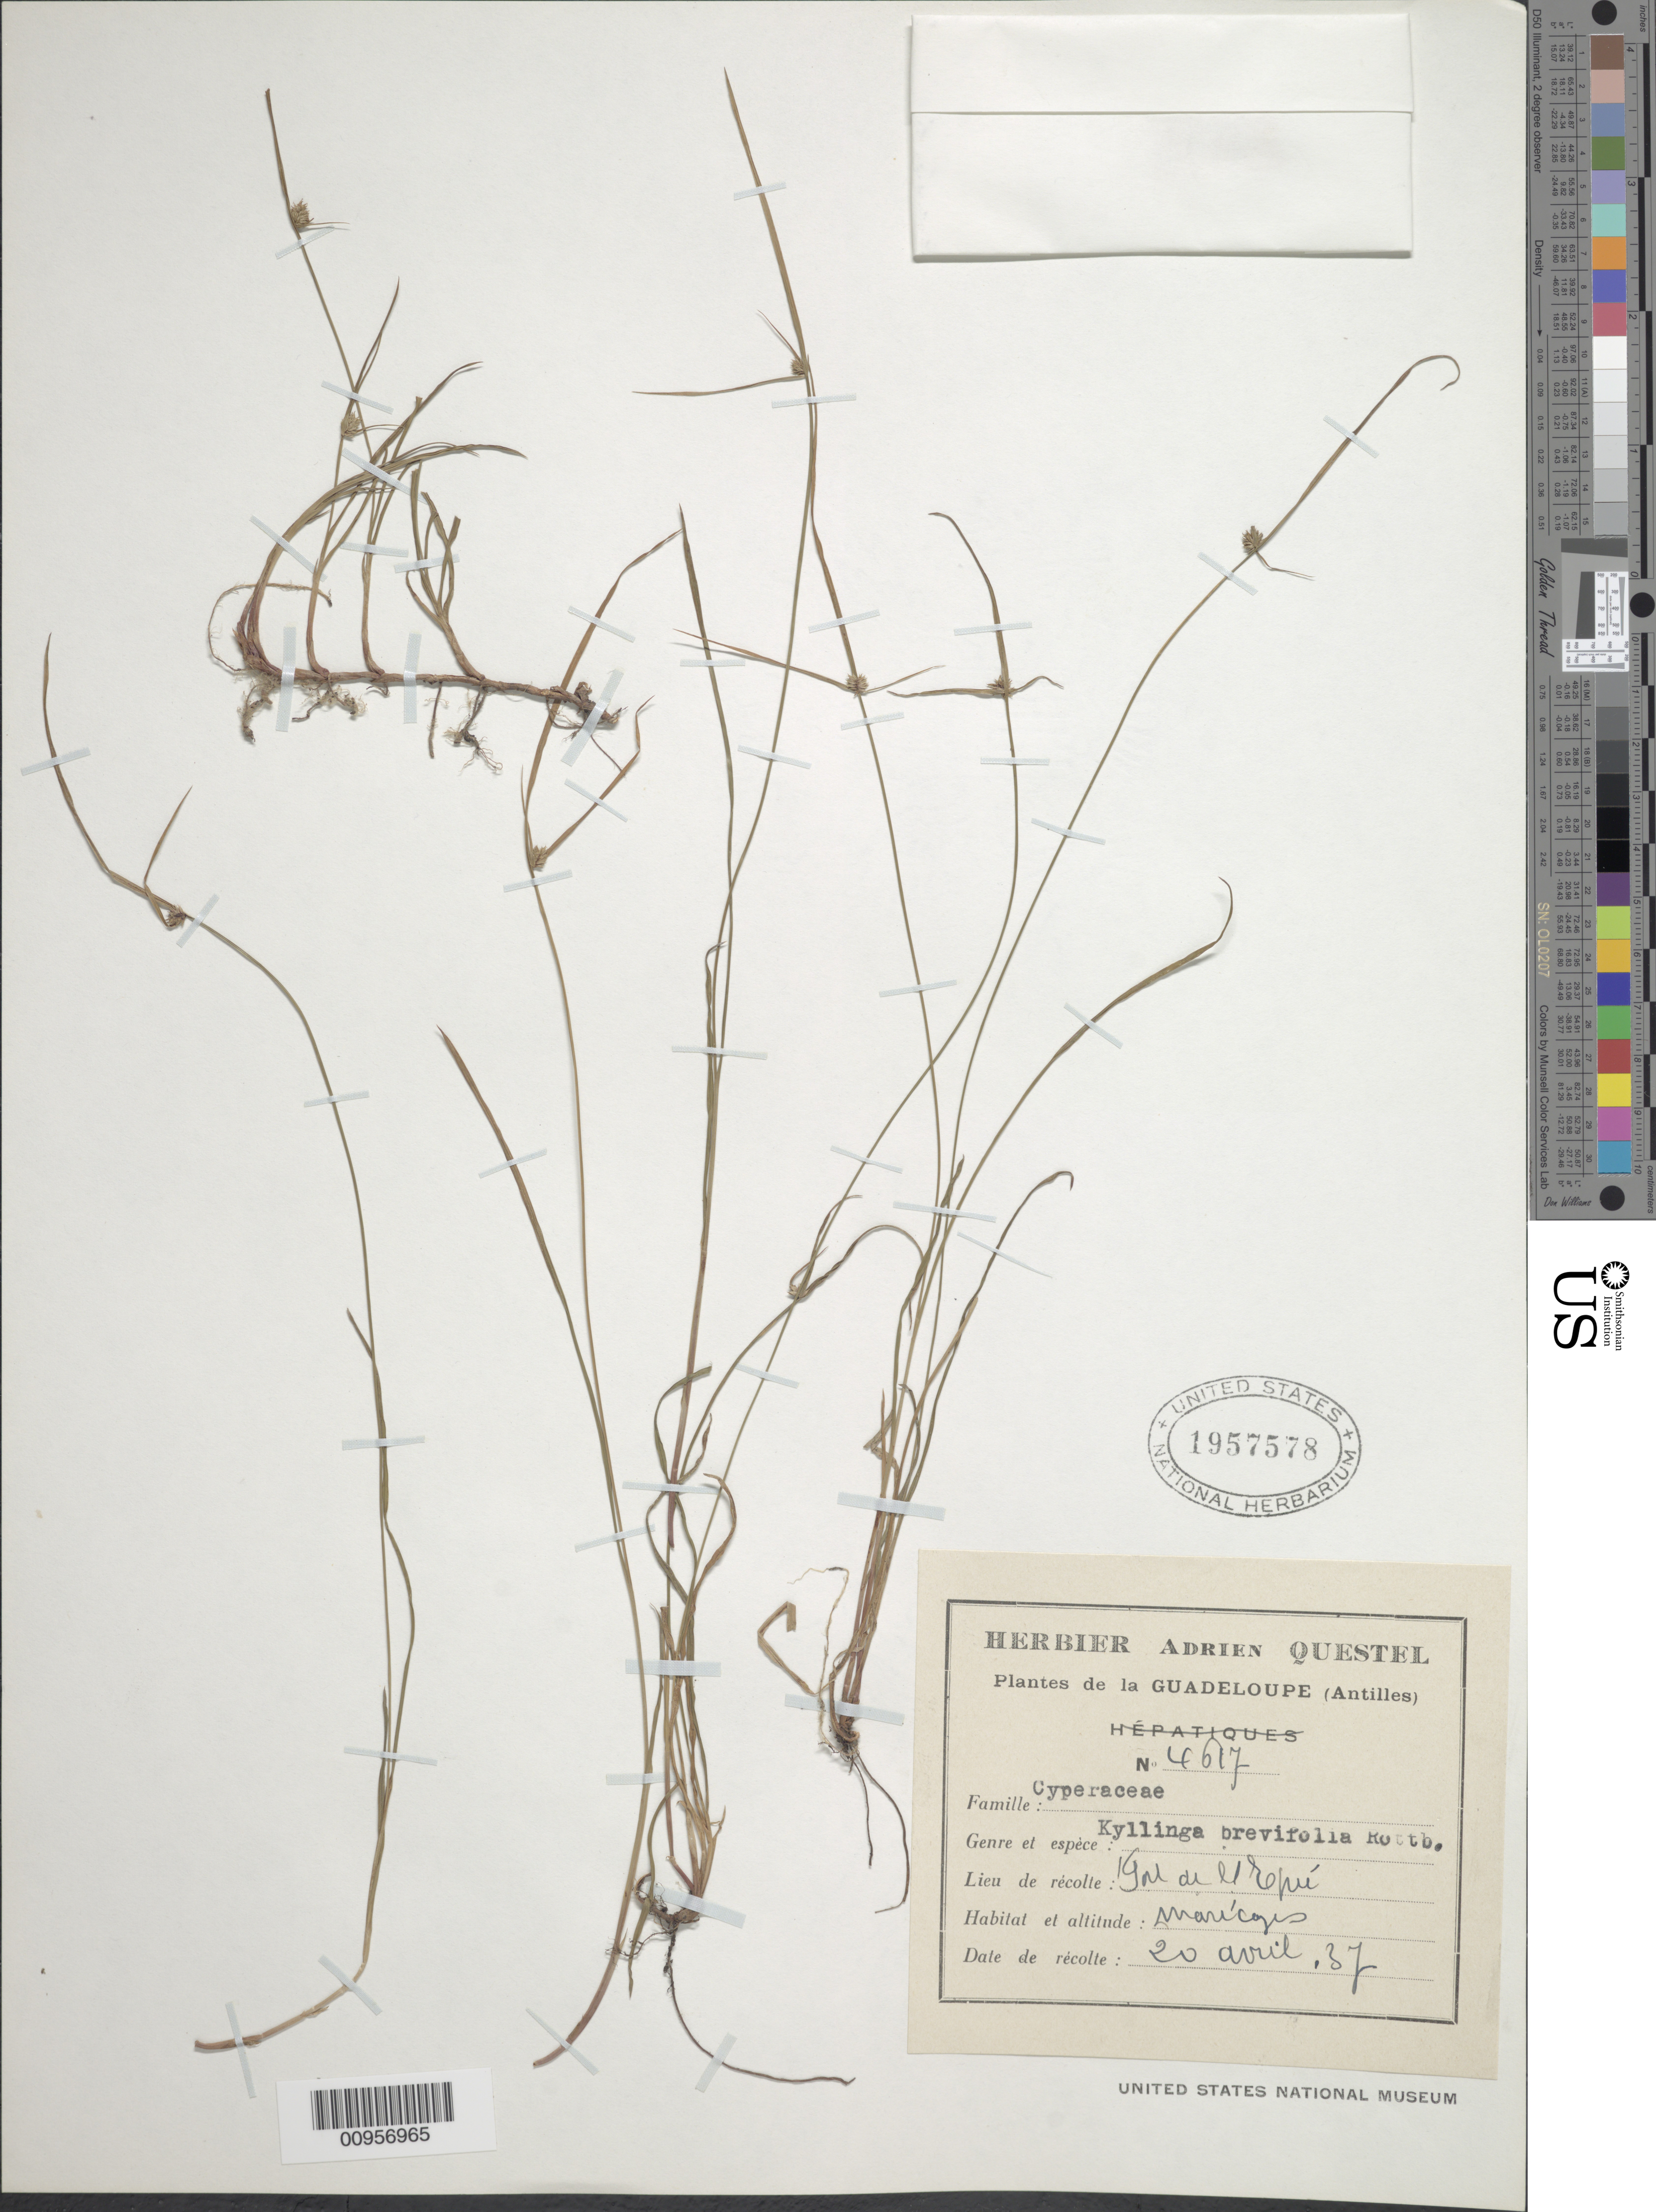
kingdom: Plantae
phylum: Tracheophyta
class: Liliopsida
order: Poales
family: Cyperaceae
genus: Cyperus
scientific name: Cyperus brevifolius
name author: (Rottb.) Hassk.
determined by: Strong, M. T., (US), Smithsonian Institution - National Museum of Natural History (UNITED STATES)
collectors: A. Questel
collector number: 4617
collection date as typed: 20 Apr 1937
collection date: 1937-04-20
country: Guadeloupe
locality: "Fort" de l'Epré"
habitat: Marécages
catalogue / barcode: US 1957578